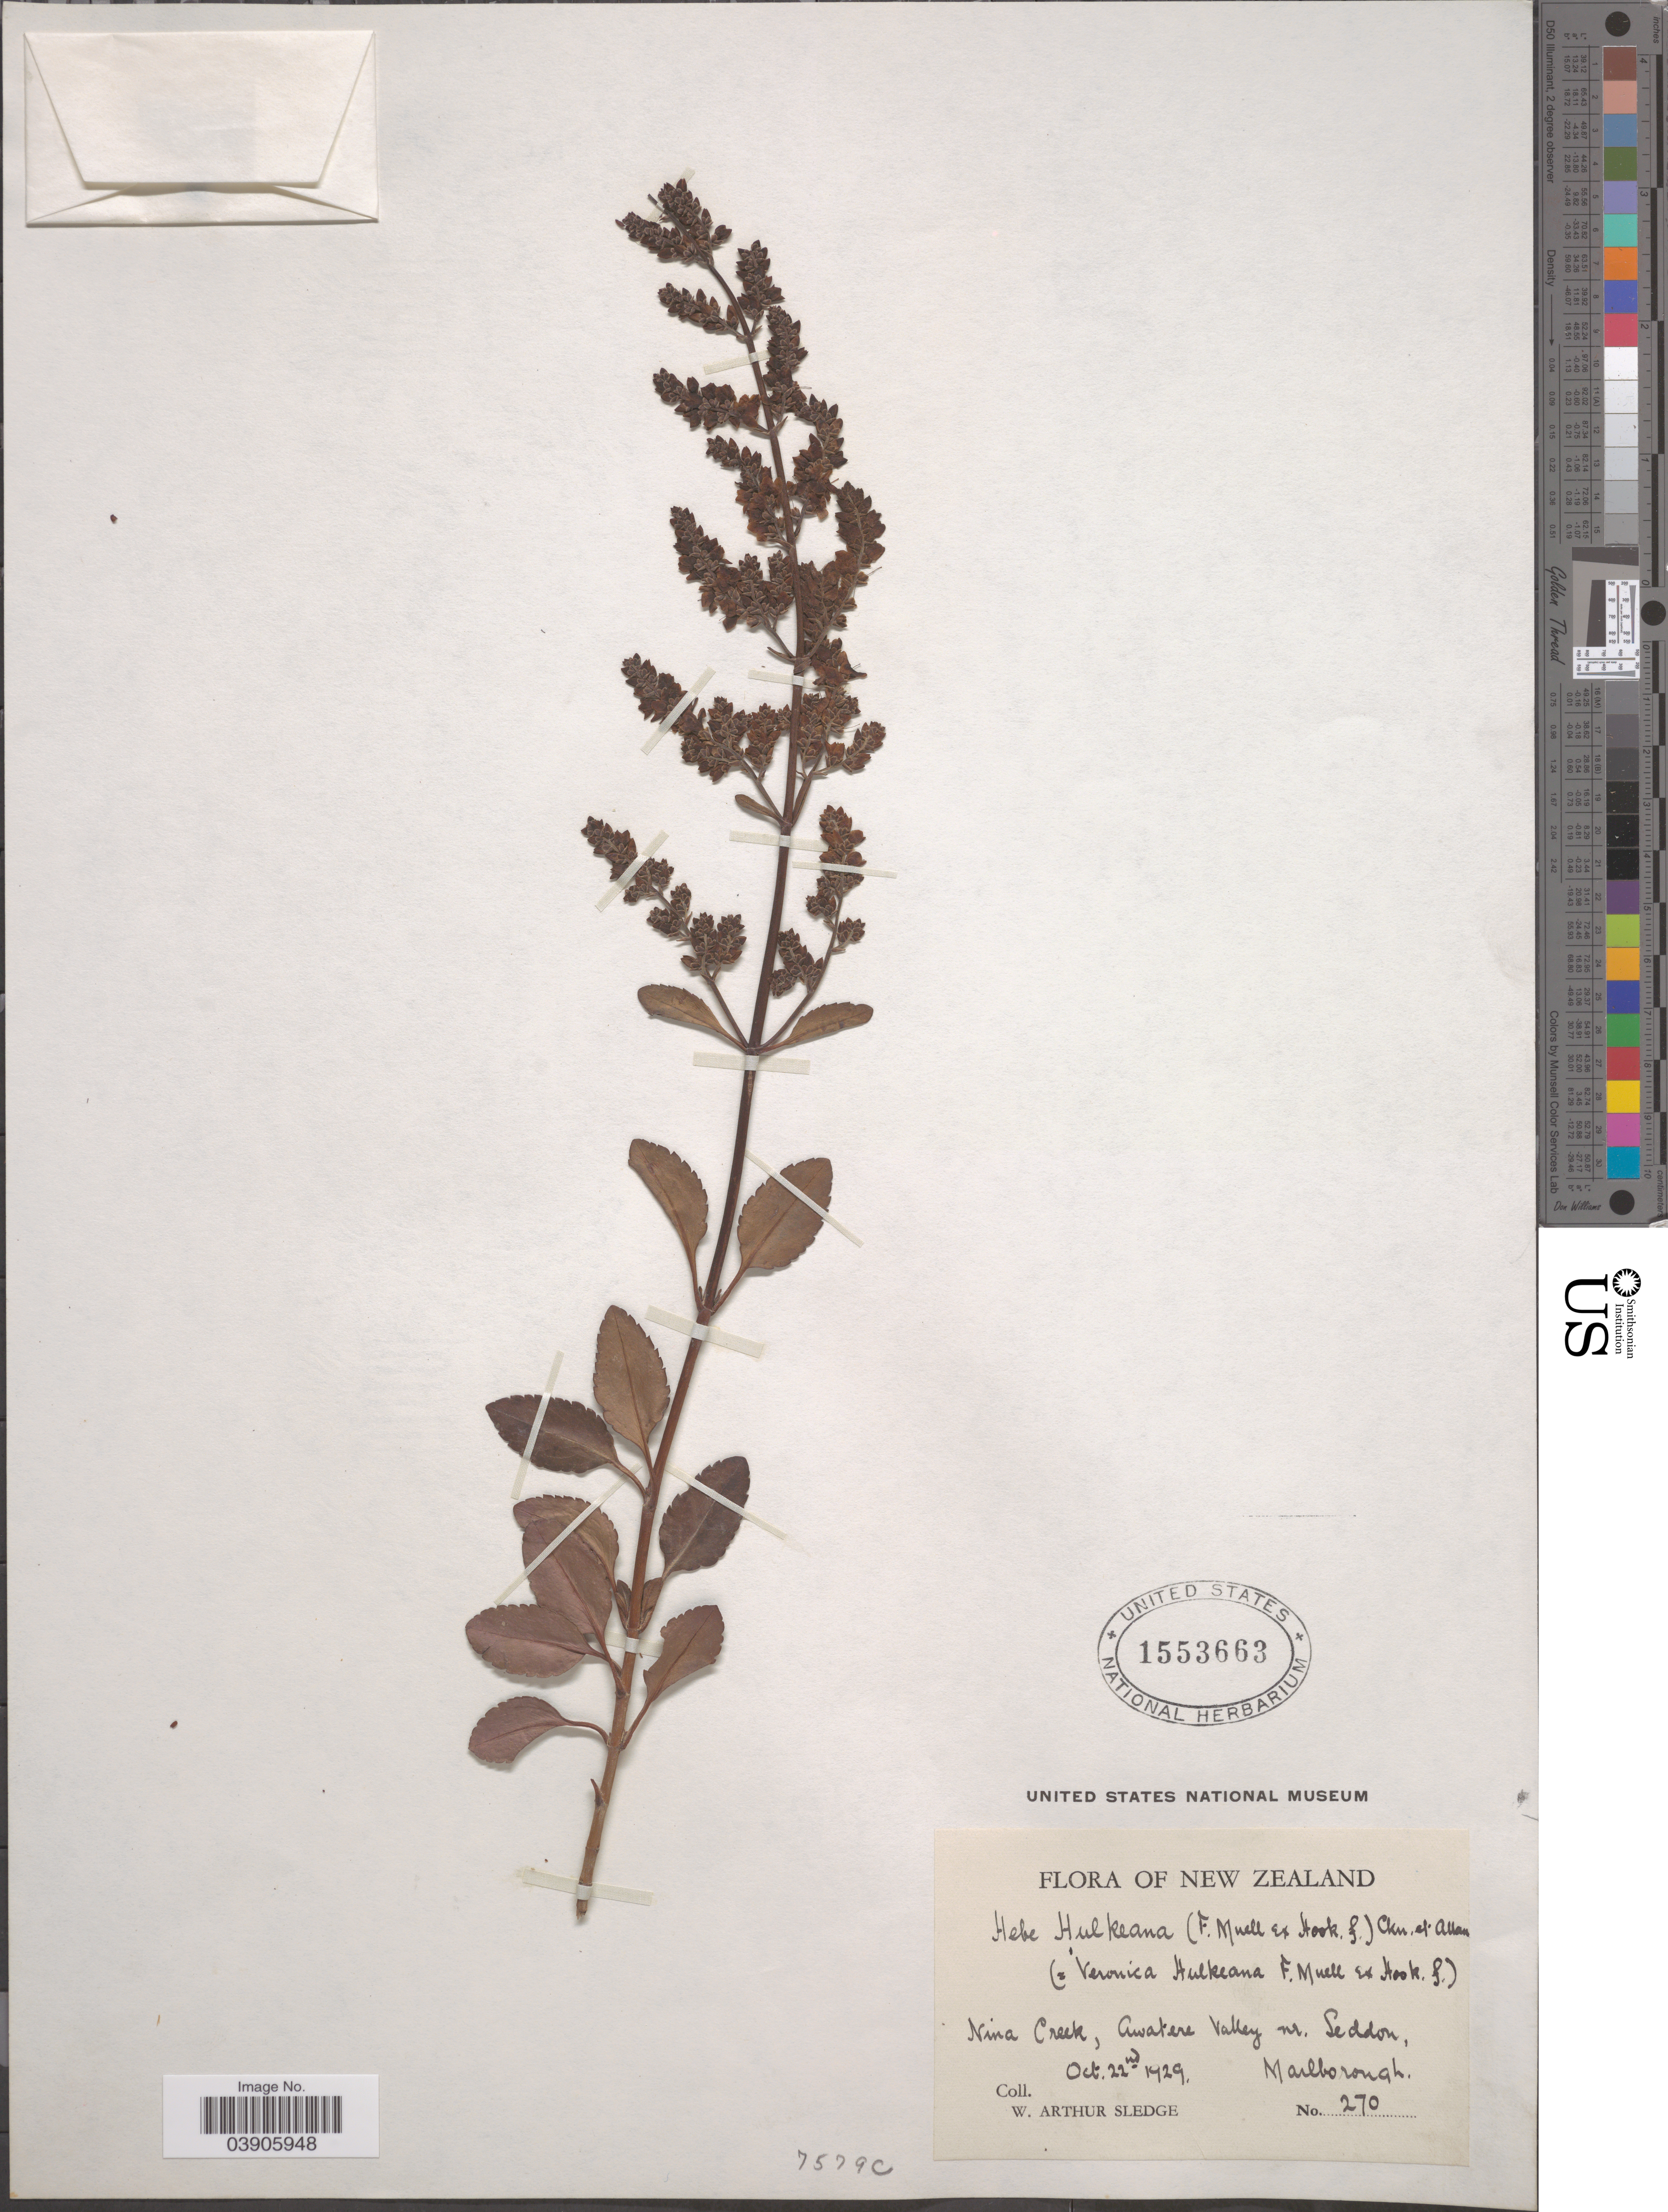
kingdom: Plantae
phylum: Tracheophyta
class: Magnoliopsida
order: Lamiales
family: Plantaginaceae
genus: Hebe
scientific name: Hebe hulkeana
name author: (F. Muell. ex Hook. f.) Andersen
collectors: W. A. Sledge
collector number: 270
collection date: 1929-10-22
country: New Zealand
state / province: Marlborough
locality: Nina Creek, Awatere Valley nr. Seddon.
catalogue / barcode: US 1553663